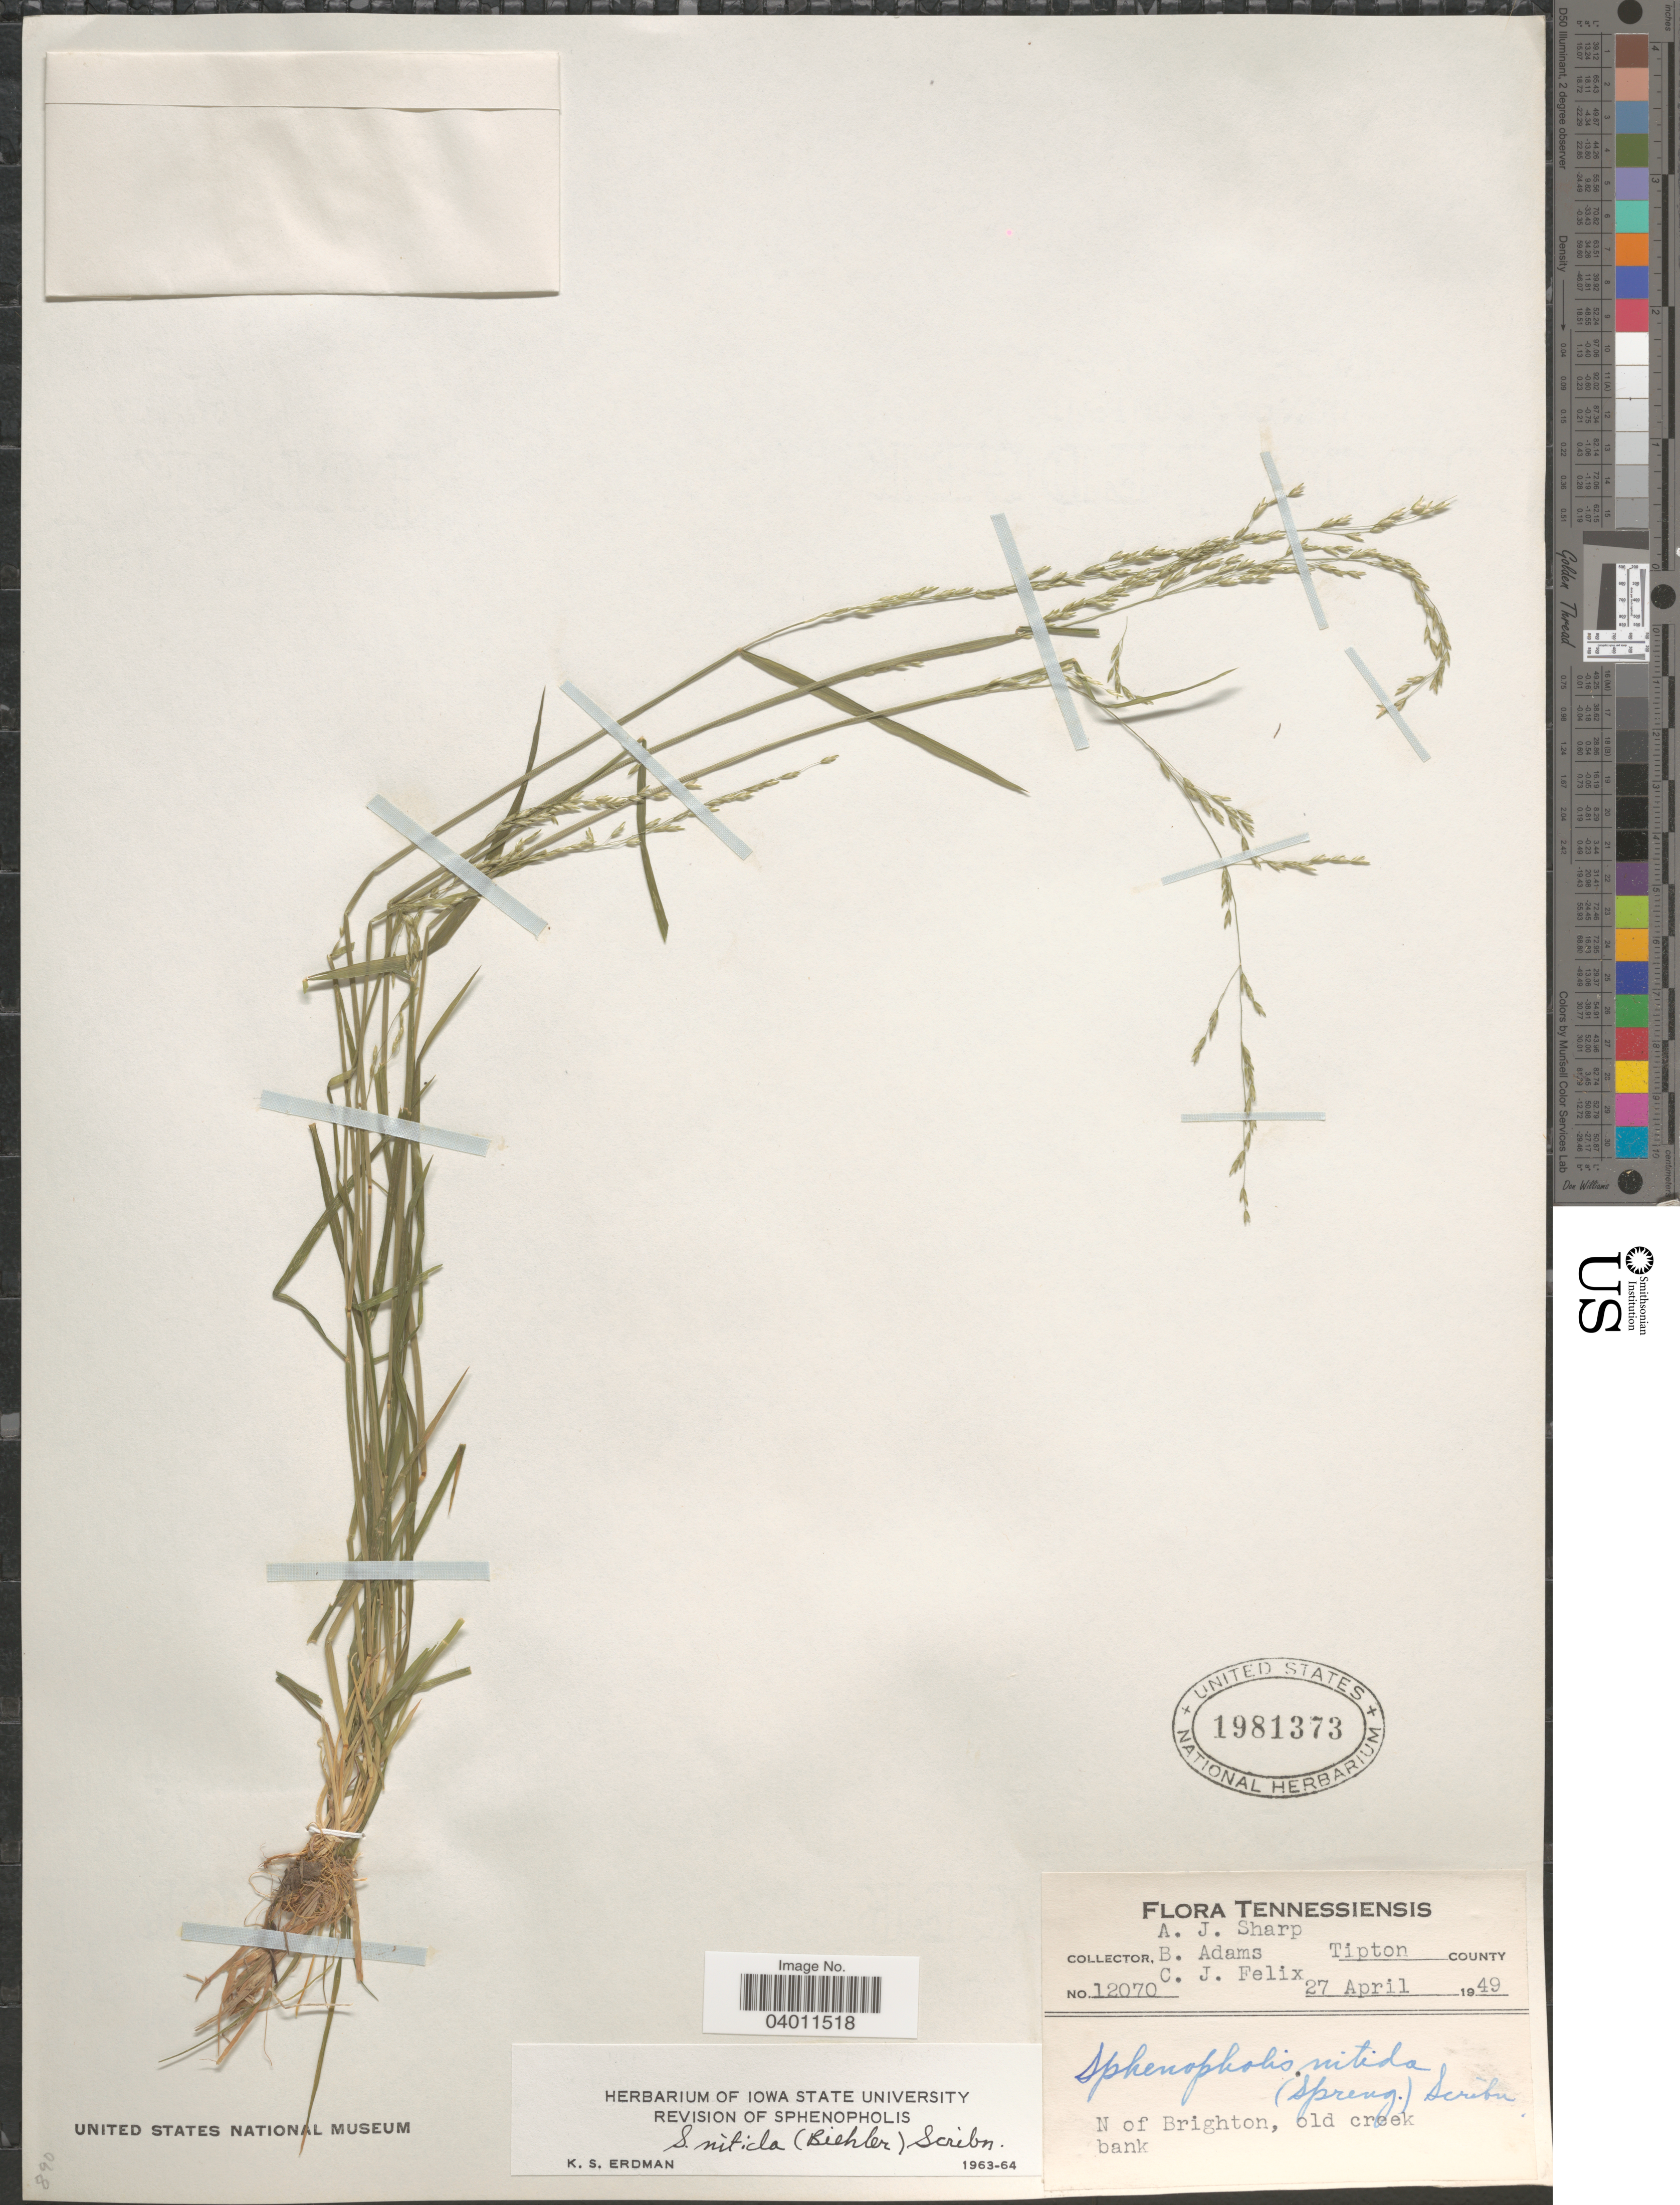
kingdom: Plantae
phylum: Tracheophyta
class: Liliopsida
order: Poales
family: Poaceae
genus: Sphenopholis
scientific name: Sphenopholis nitida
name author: (Biehler) Scribn.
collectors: A. J. Sharp, B. Adams & C. Felix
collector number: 12070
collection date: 1949-04-27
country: United States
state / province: Tennessee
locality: Tipton County. N of Brighton, old creek bank.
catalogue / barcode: US 1981373